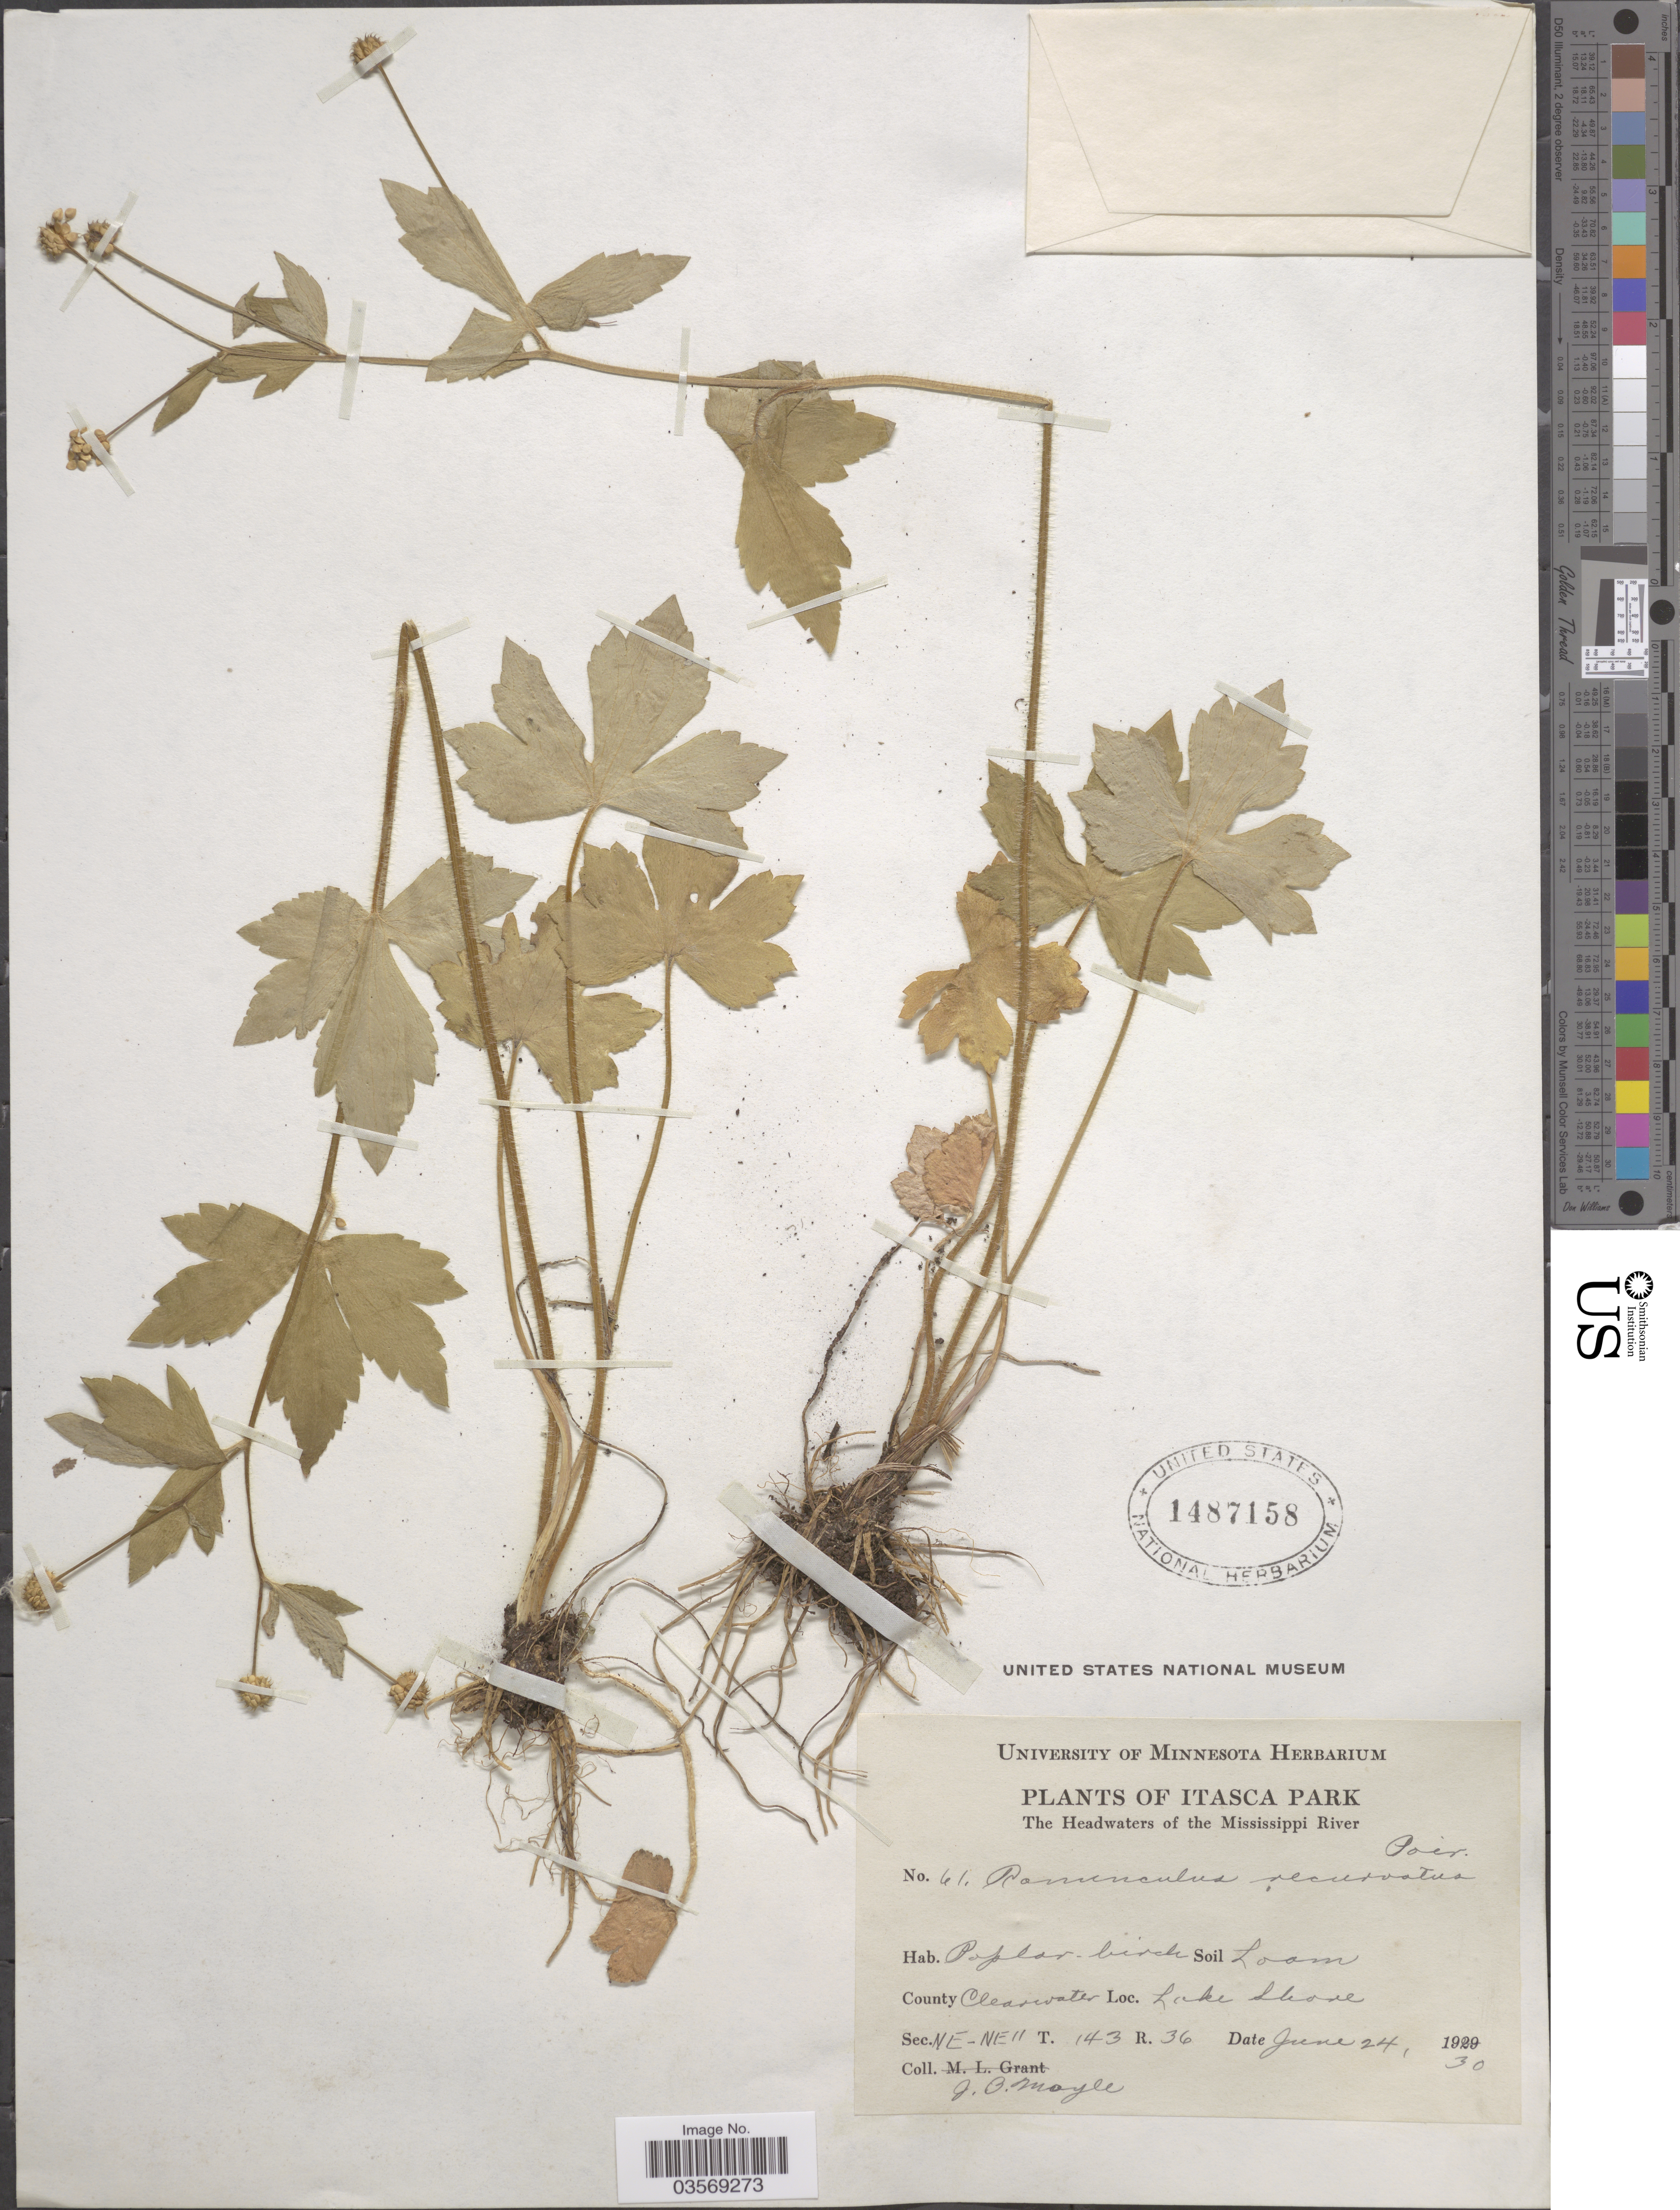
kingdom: Plantae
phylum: Tracheophyta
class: Magnoliopsida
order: Ranunculales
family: Ranunculaceae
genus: Ranunculus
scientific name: Ranunculus recurvatus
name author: Poir.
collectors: J. Moyle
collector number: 61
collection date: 1930-06-24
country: United States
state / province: Minnesota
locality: Itasca Park. The Headwaters of the Mississippi River. County Clearwater. Lake Shore. Sec. NE-NE 11 T. 143 R. 36.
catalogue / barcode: US 1487158